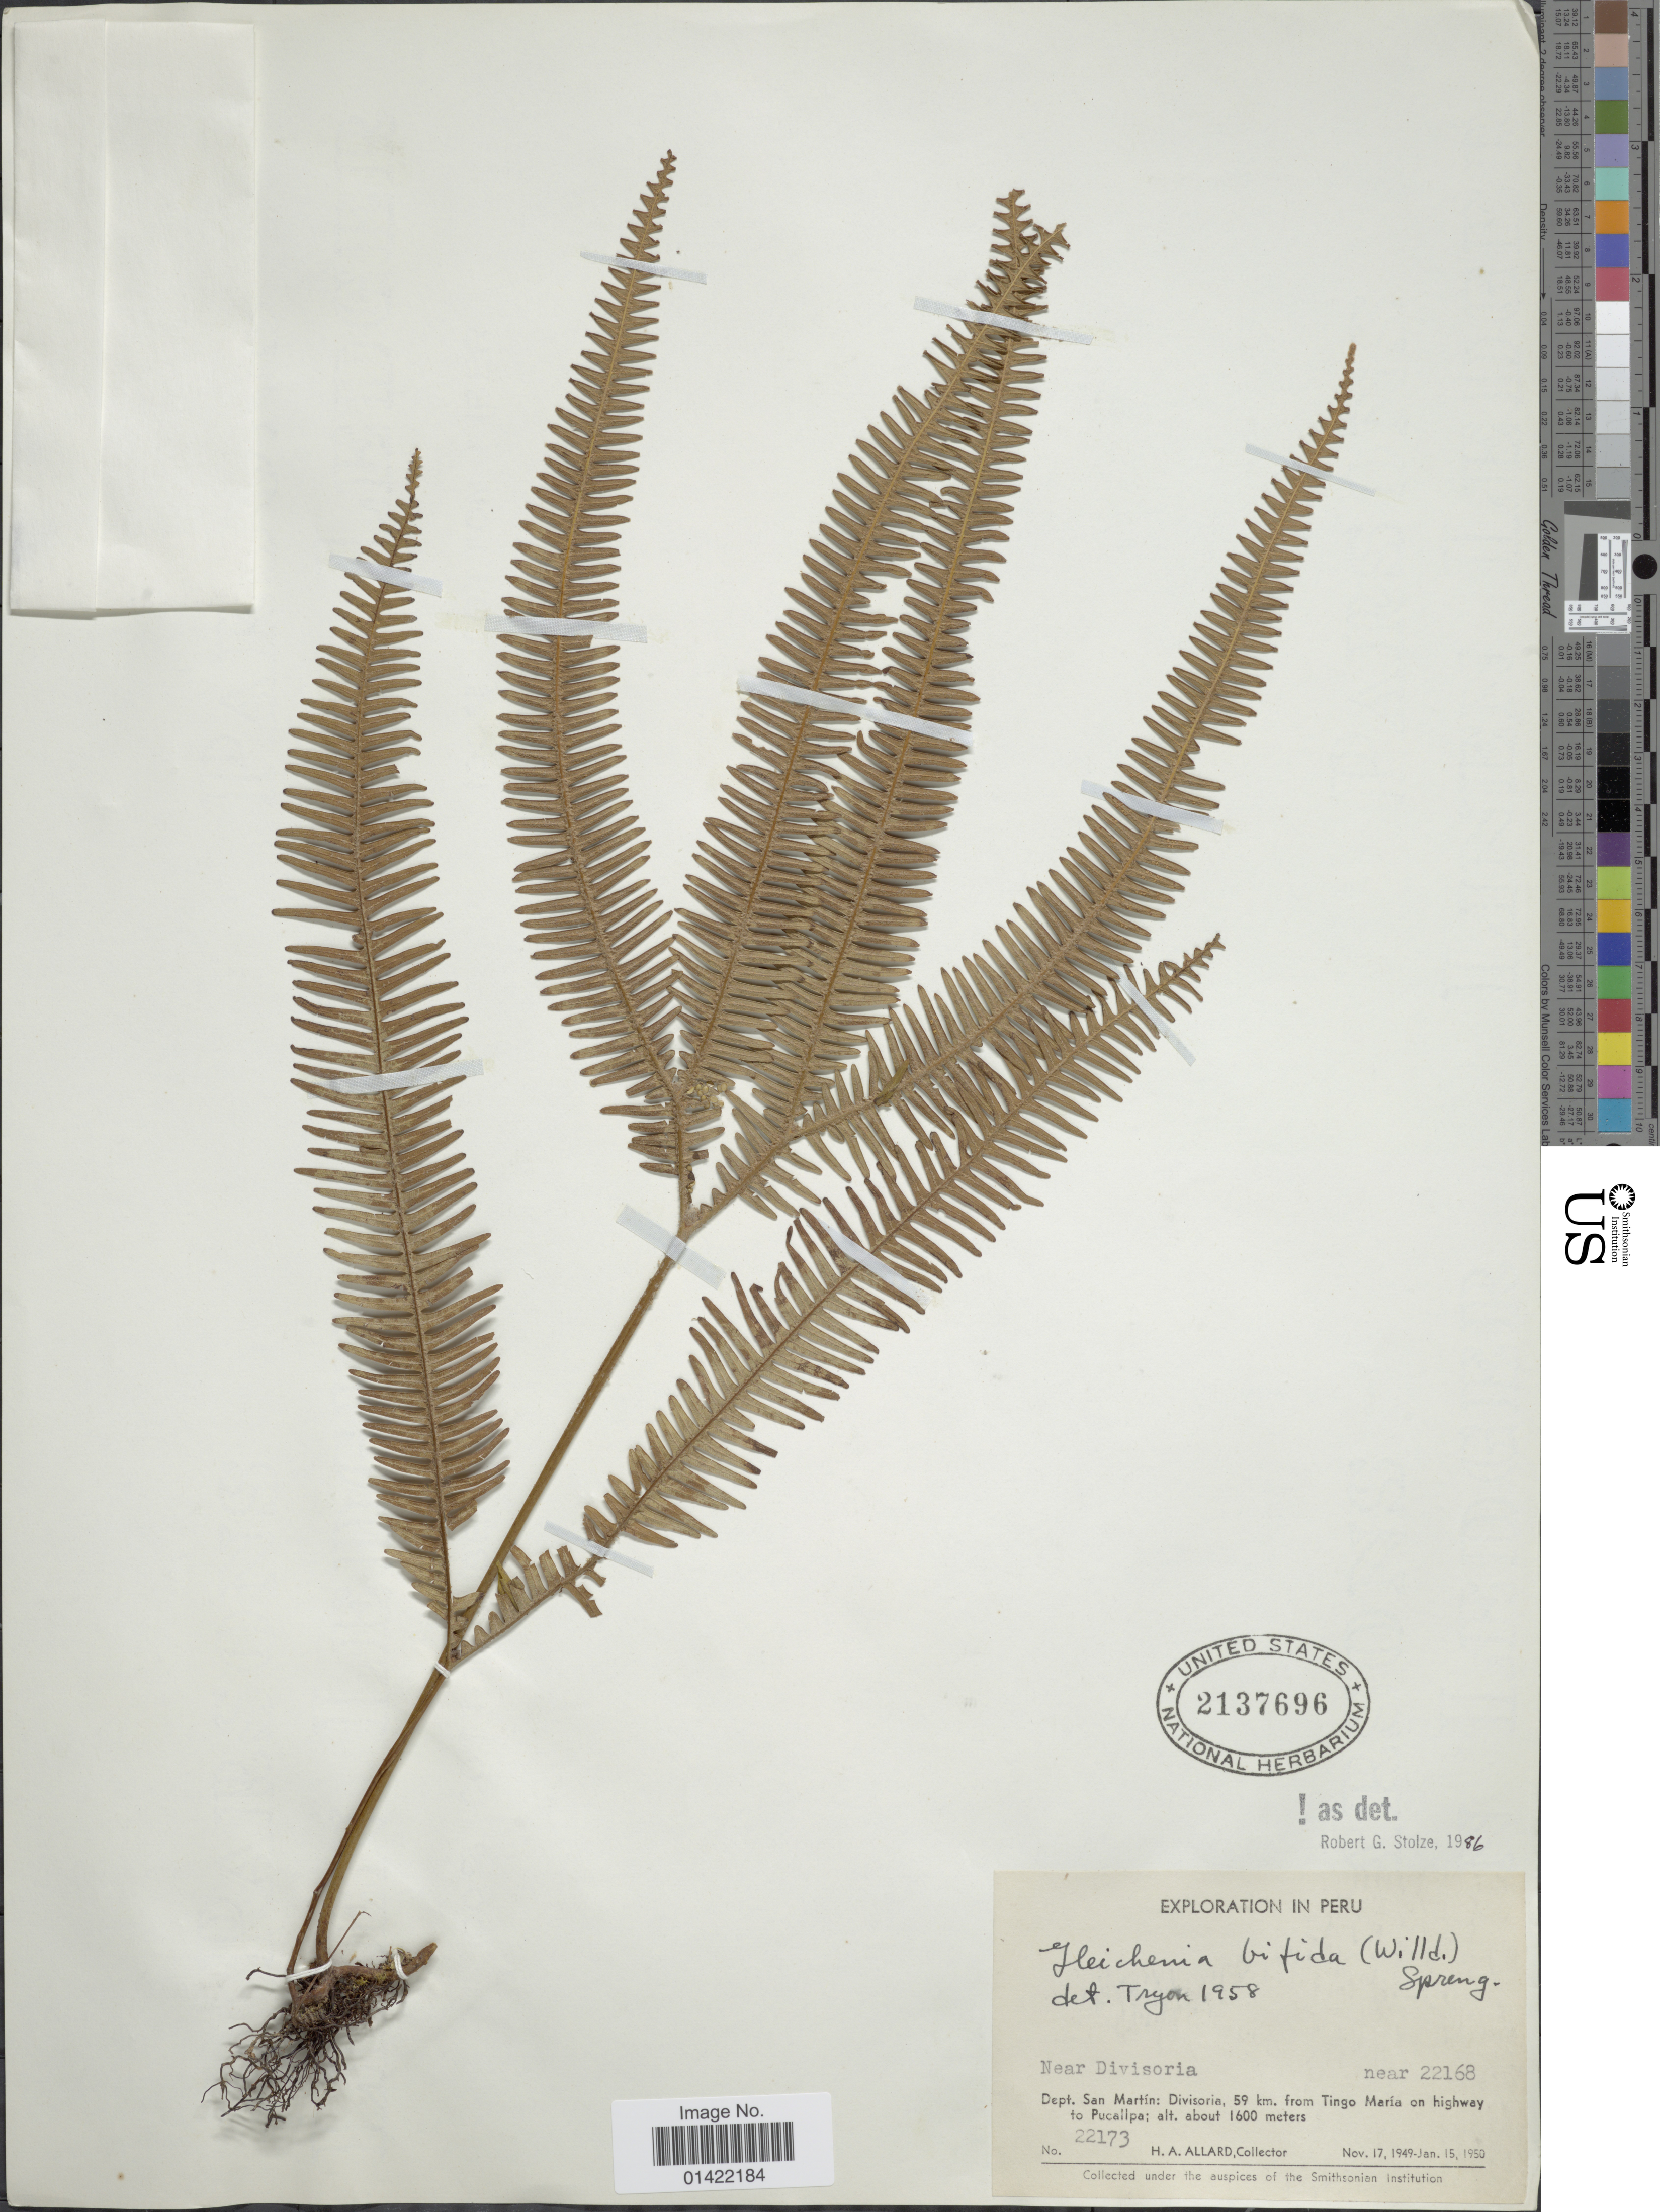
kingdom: Plantae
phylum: Tracheophyta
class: Polypodiopsida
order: Gleicheniales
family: Gleicheniaceae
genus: Sticherus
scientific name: Sticherus bifidus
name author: (Willd.) Ching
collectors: H. A. Allard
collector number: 22173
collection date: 1949-11-17/1950-01-15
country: Peru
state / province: San Martín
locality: Near Divisoria, Divisoria, 59 km. from Tingo María on highway to Pucallpa, near 22168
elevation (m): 1600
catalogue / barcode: US 2137696